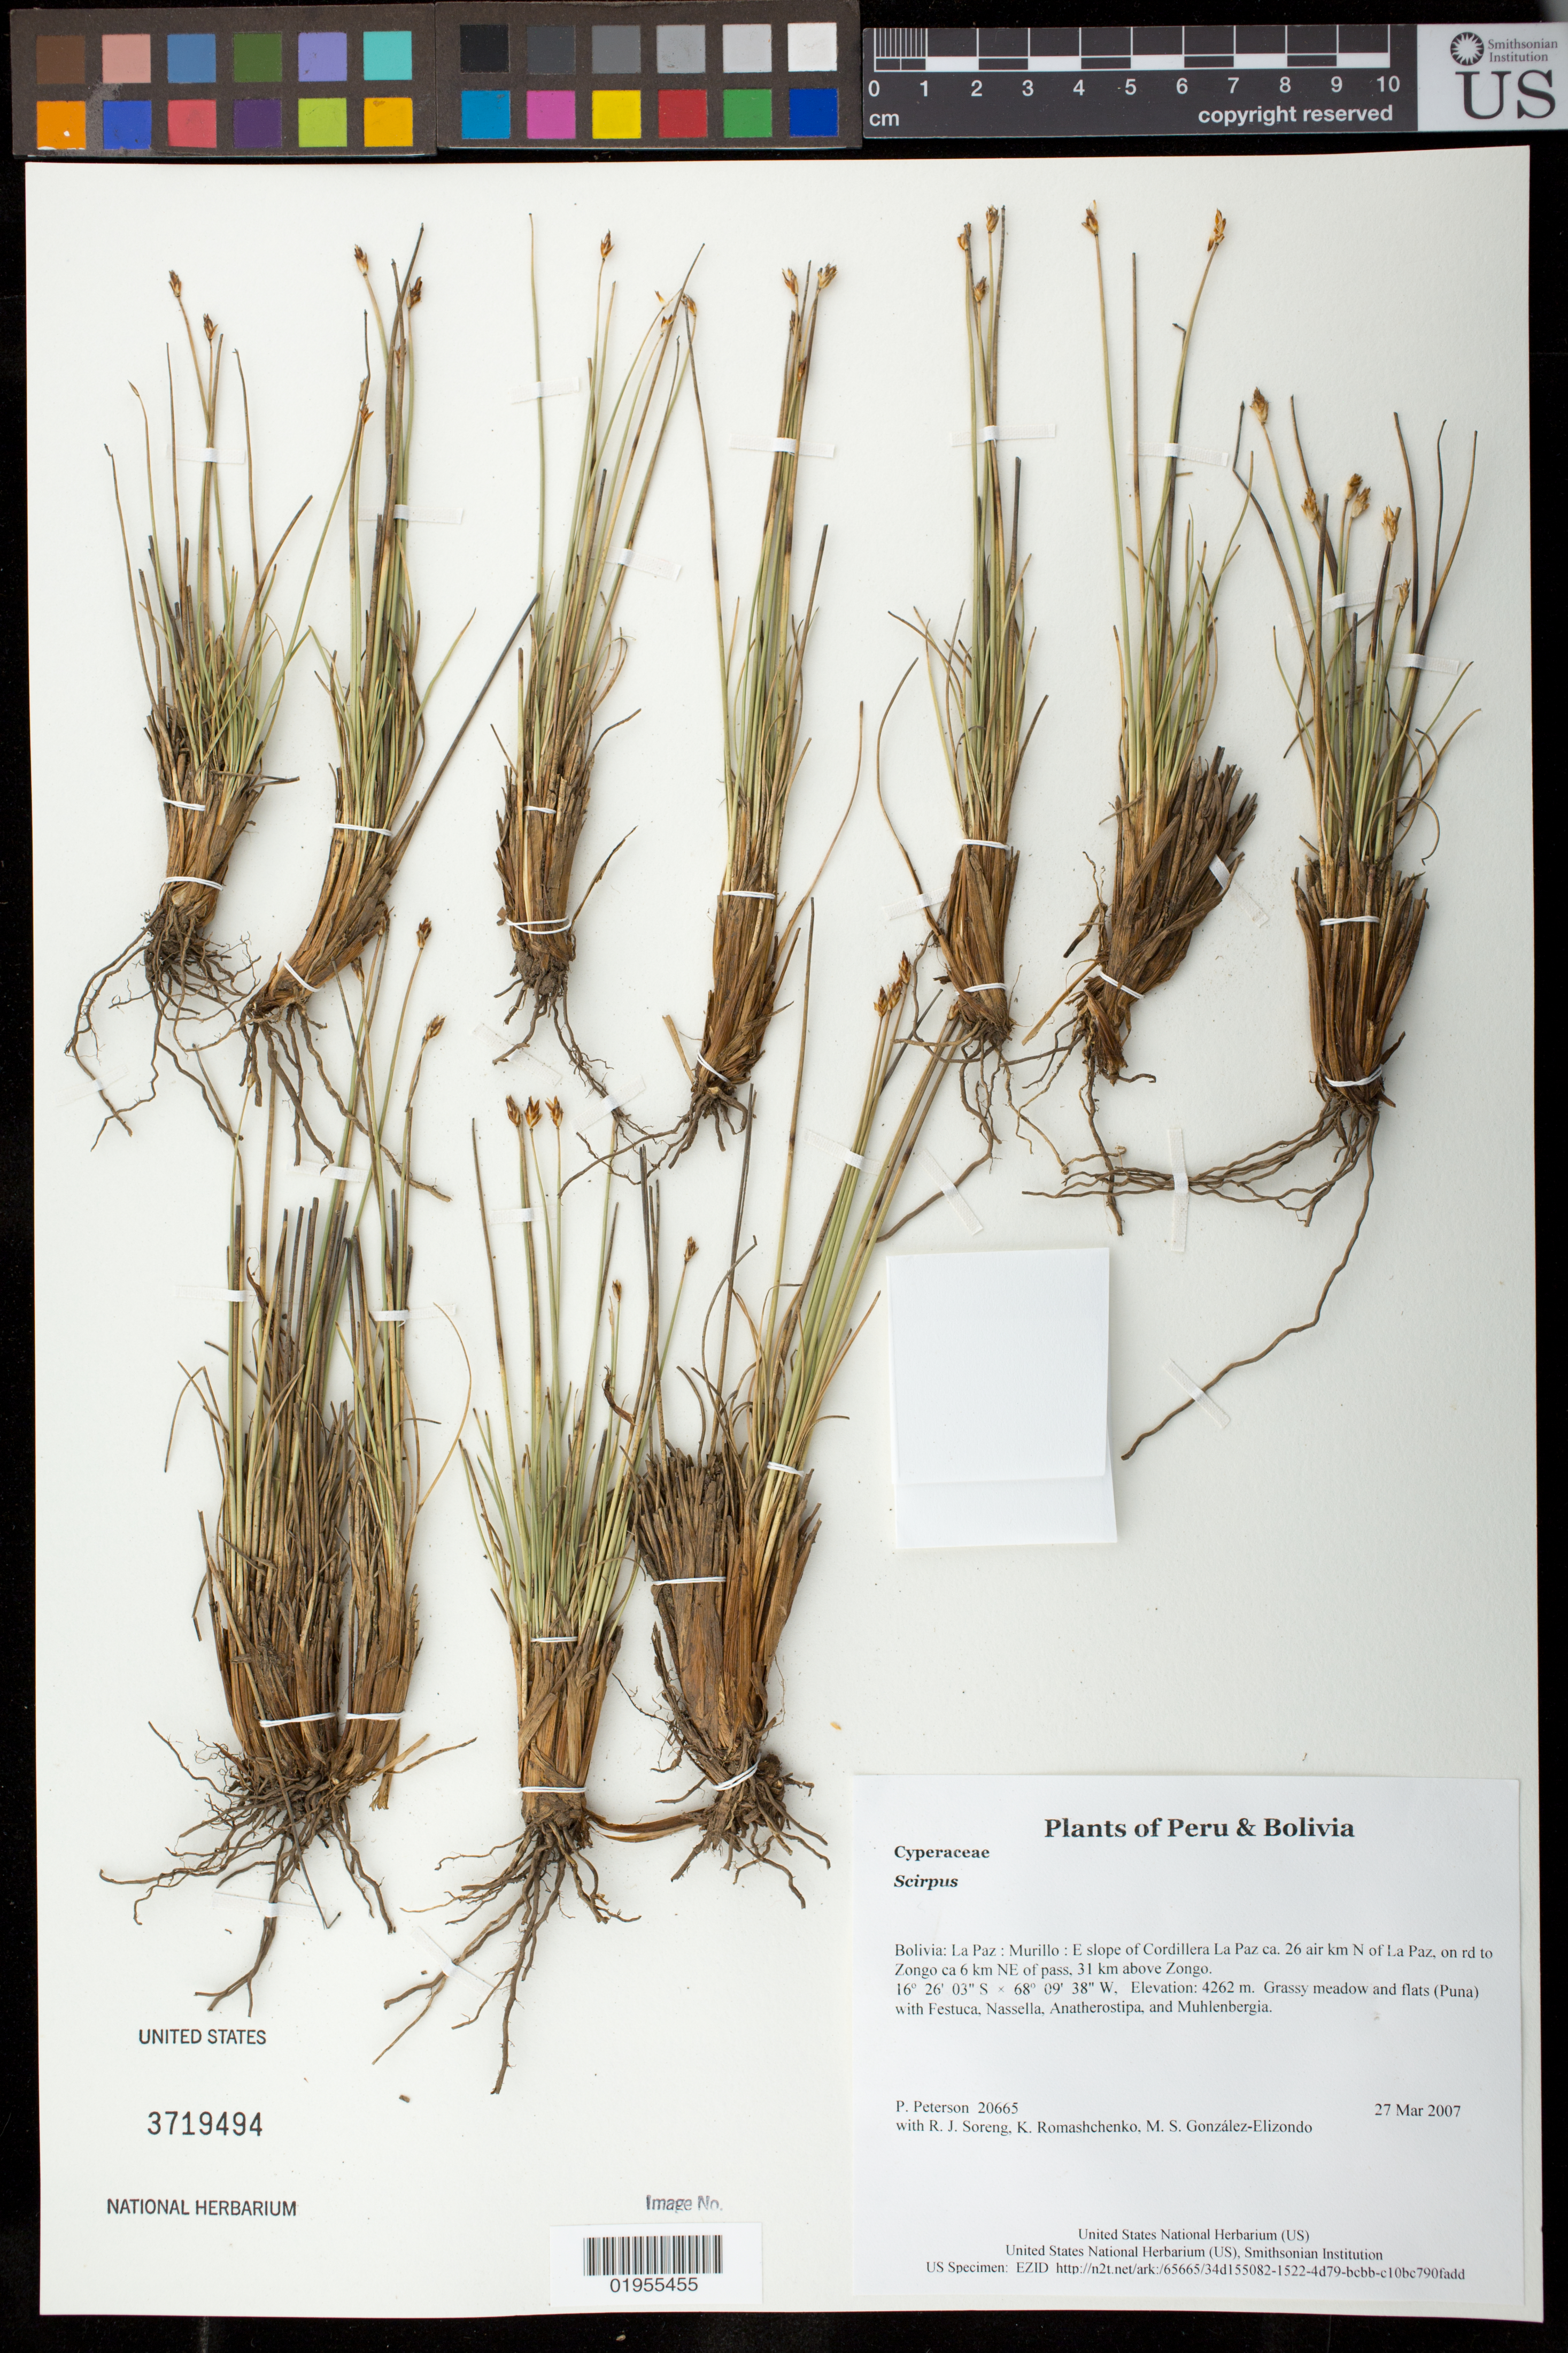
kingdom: Plantae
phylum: Tracheophyta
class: Liliopsida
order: Poales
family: Cyperaceae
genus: Trichophorum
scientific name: Trichophorum rigidum subsp. rigidum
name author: (Steud.) Goetgh. et al.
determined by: Strong, Mark T., (BOT), Smithsonian Institution - National Museum of Natural History (UNITED STATES)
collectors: P. M. Peterson, R. J. Soreng, K. Romashchenko & M. S. González-Elizondo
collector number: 20665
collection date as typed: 27 Mar 2007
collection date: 2007-03-27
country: Bolivia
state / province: La Paz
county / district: Murillo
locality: E slope of Cordillera La Paz ca. 26 air km N of La Paz, on rd to Zongo ca 6 km NE of pass, 31 km above Zongo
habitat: Grassy meadow and flats (Puna) with Festuca, Nassella, Anatherostipa, and Muhlenbergia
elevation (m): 4262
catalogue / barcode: US 3719494